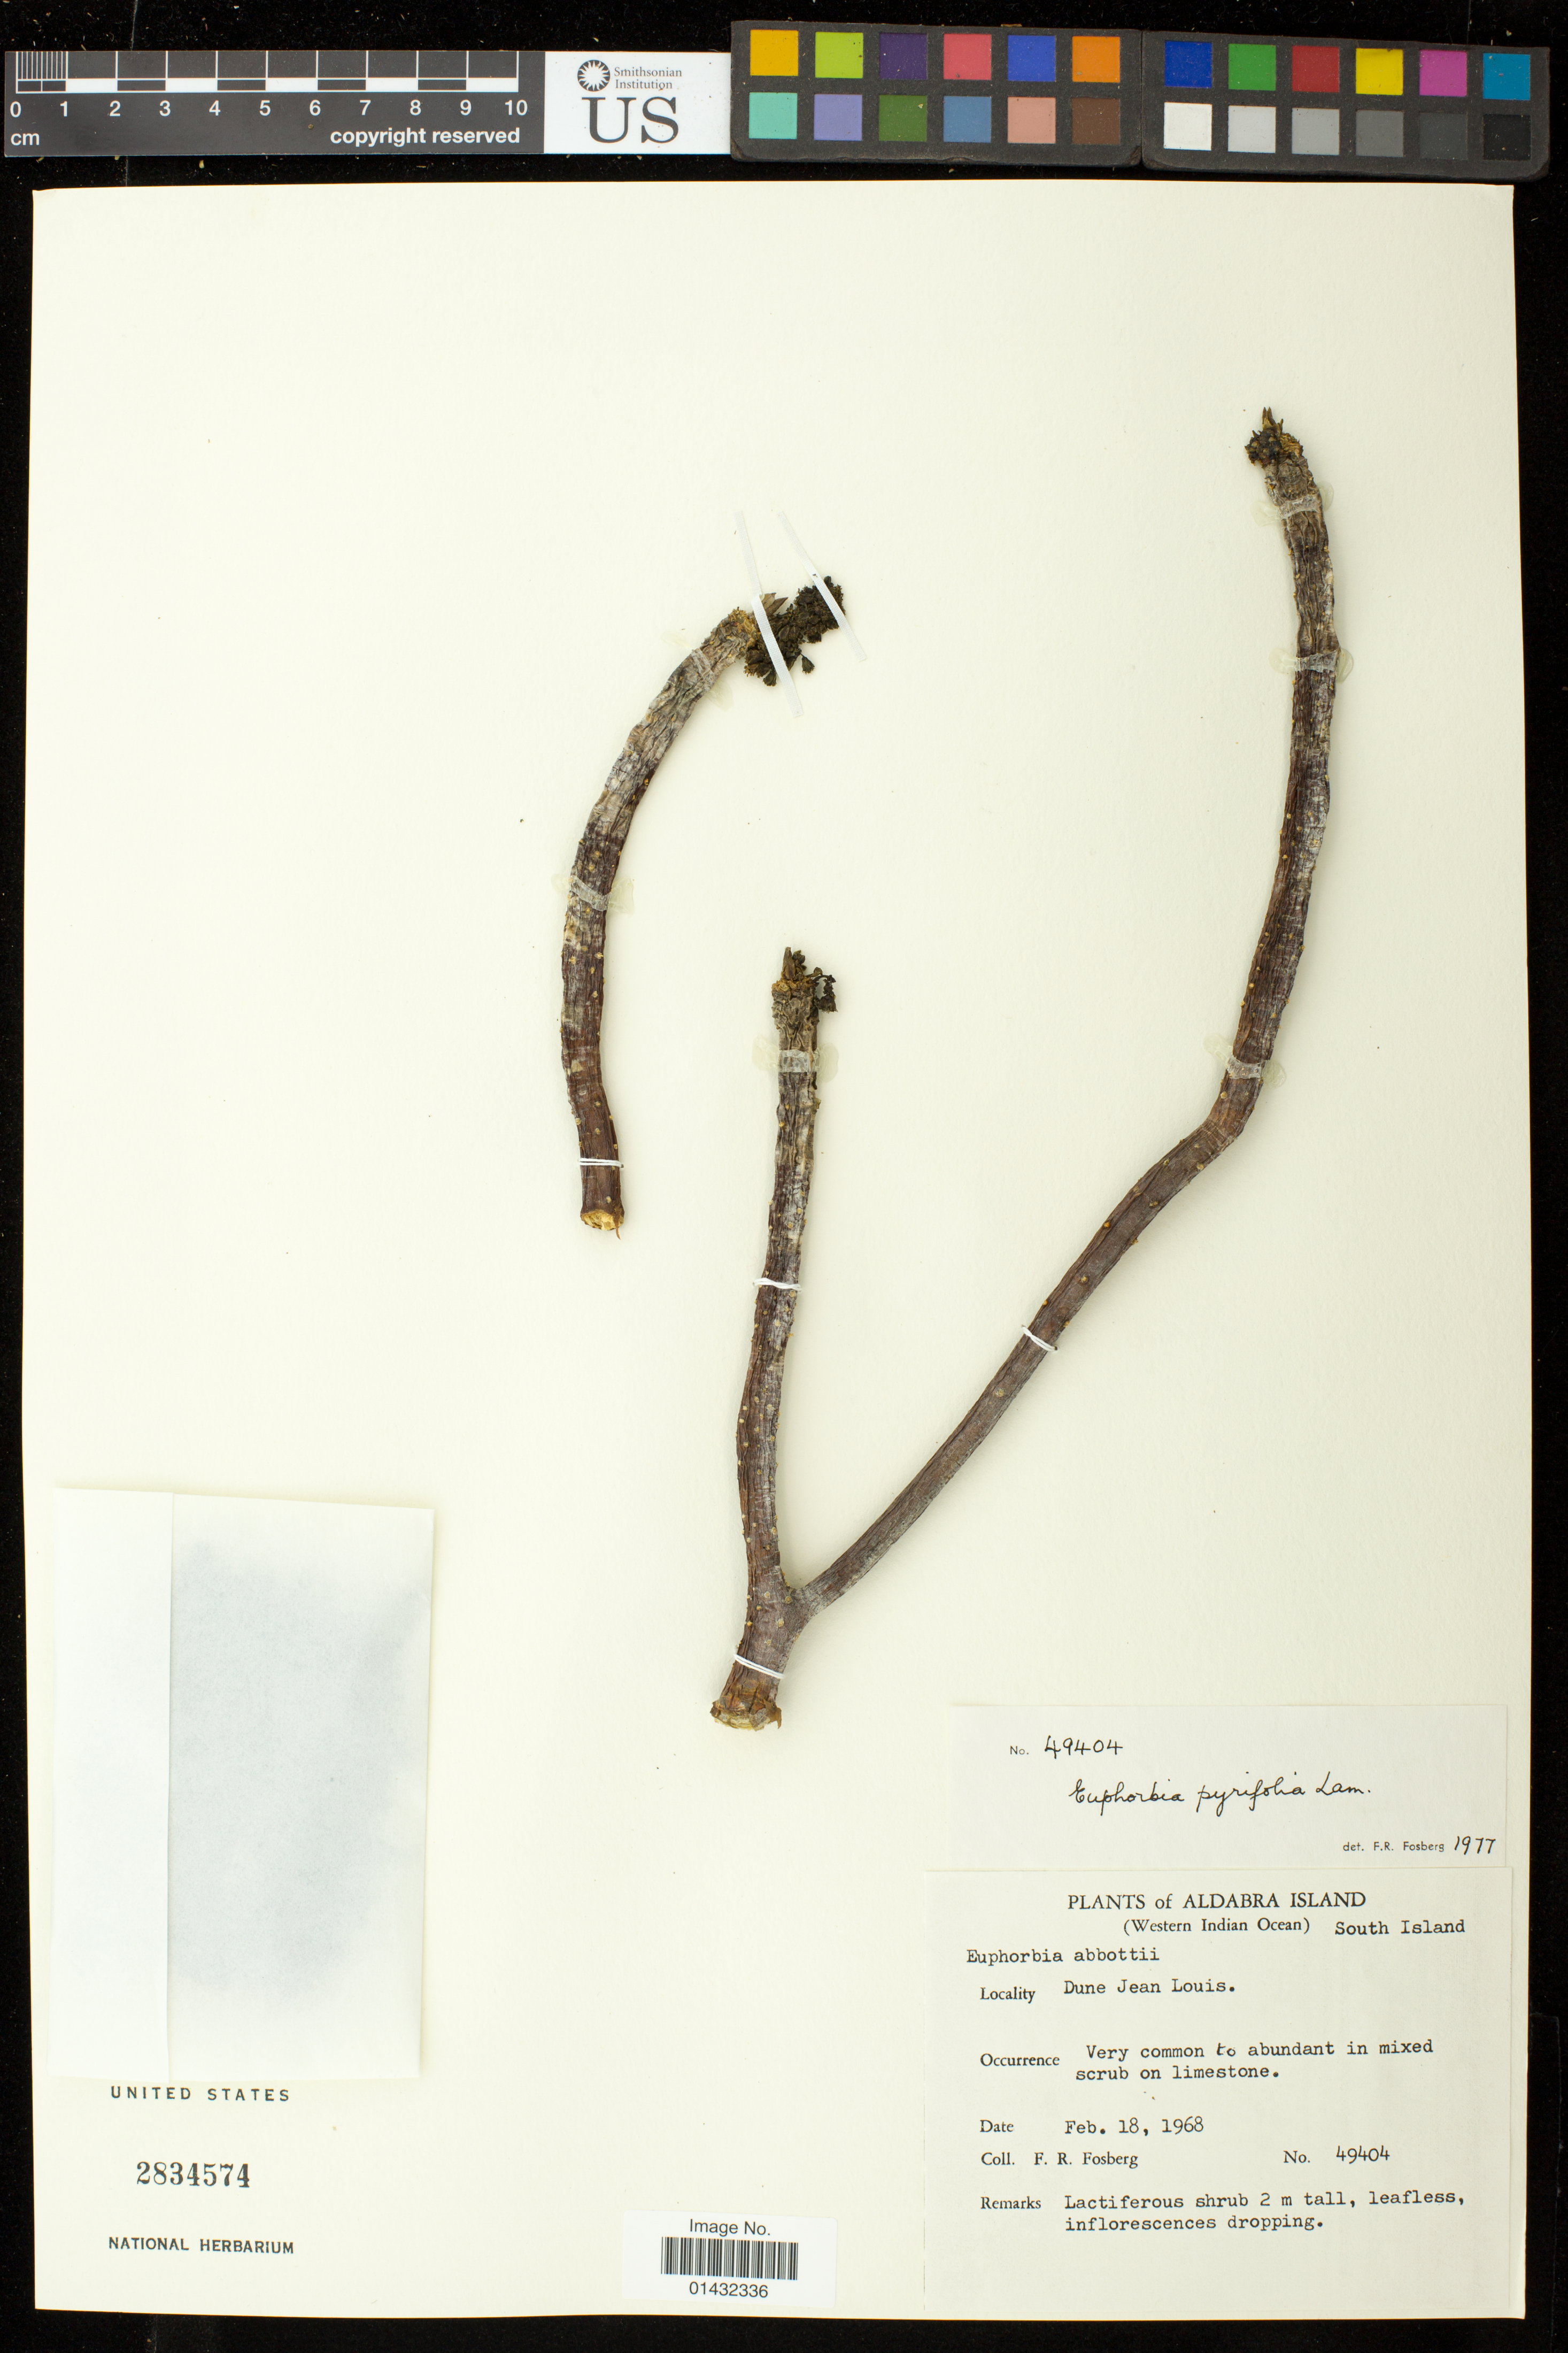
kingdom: Plantae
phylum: Tracheophyta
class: Magnoliopsida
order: Malpighiales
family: Euphorbiaceae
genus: Euphorbia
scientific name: Euphorbia pyrifolia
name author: Lam.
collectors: F. R. Fosberg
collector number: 49404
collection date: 1968-02-18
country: Seychelles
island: Aldabra Atoll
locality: Aldabra Island; South Island; Dune Jean Louis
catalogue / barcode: US 2834574